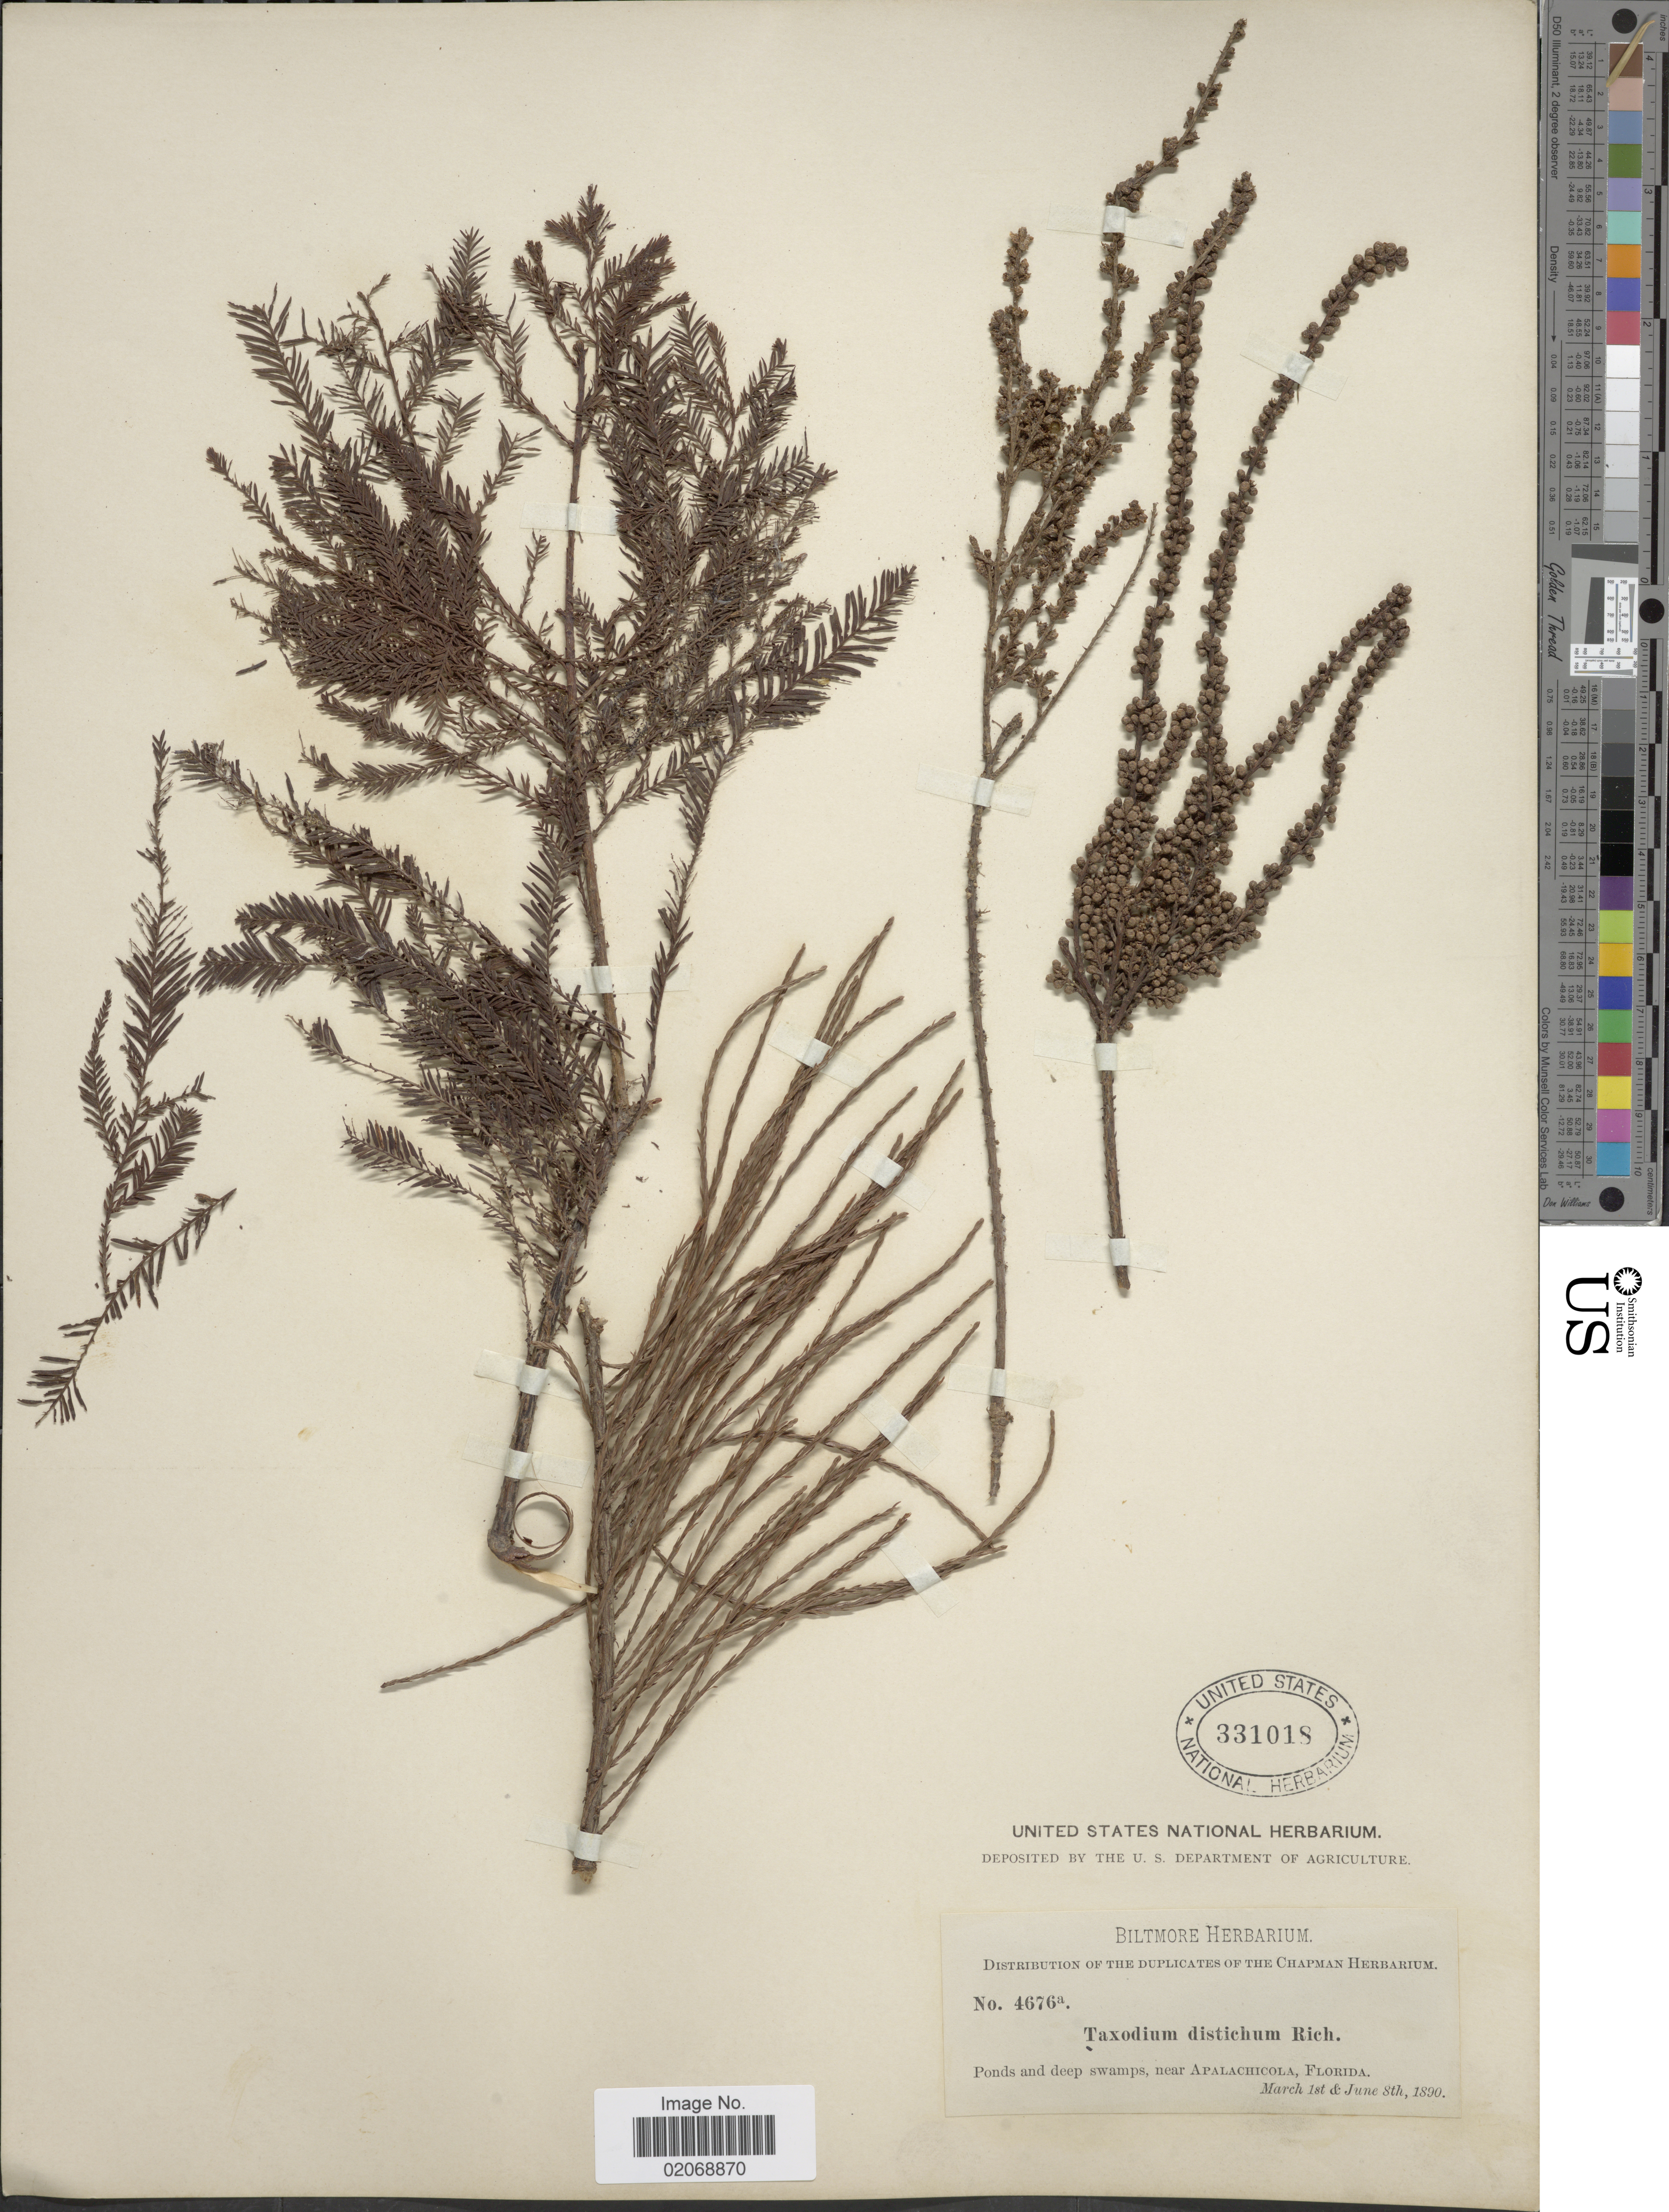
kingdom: Plantae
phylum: Tracheophyta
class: Pinopsida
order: Pinales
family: Cupressaceae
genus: Taxodium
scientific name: Taxodium ascendens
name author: Brongn.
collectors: ex herb. Biltmore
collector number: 4676a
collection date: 1890-03-01/1890-06-08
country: United States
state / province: Florida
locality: Near Apalachicola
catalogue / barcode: US 331018